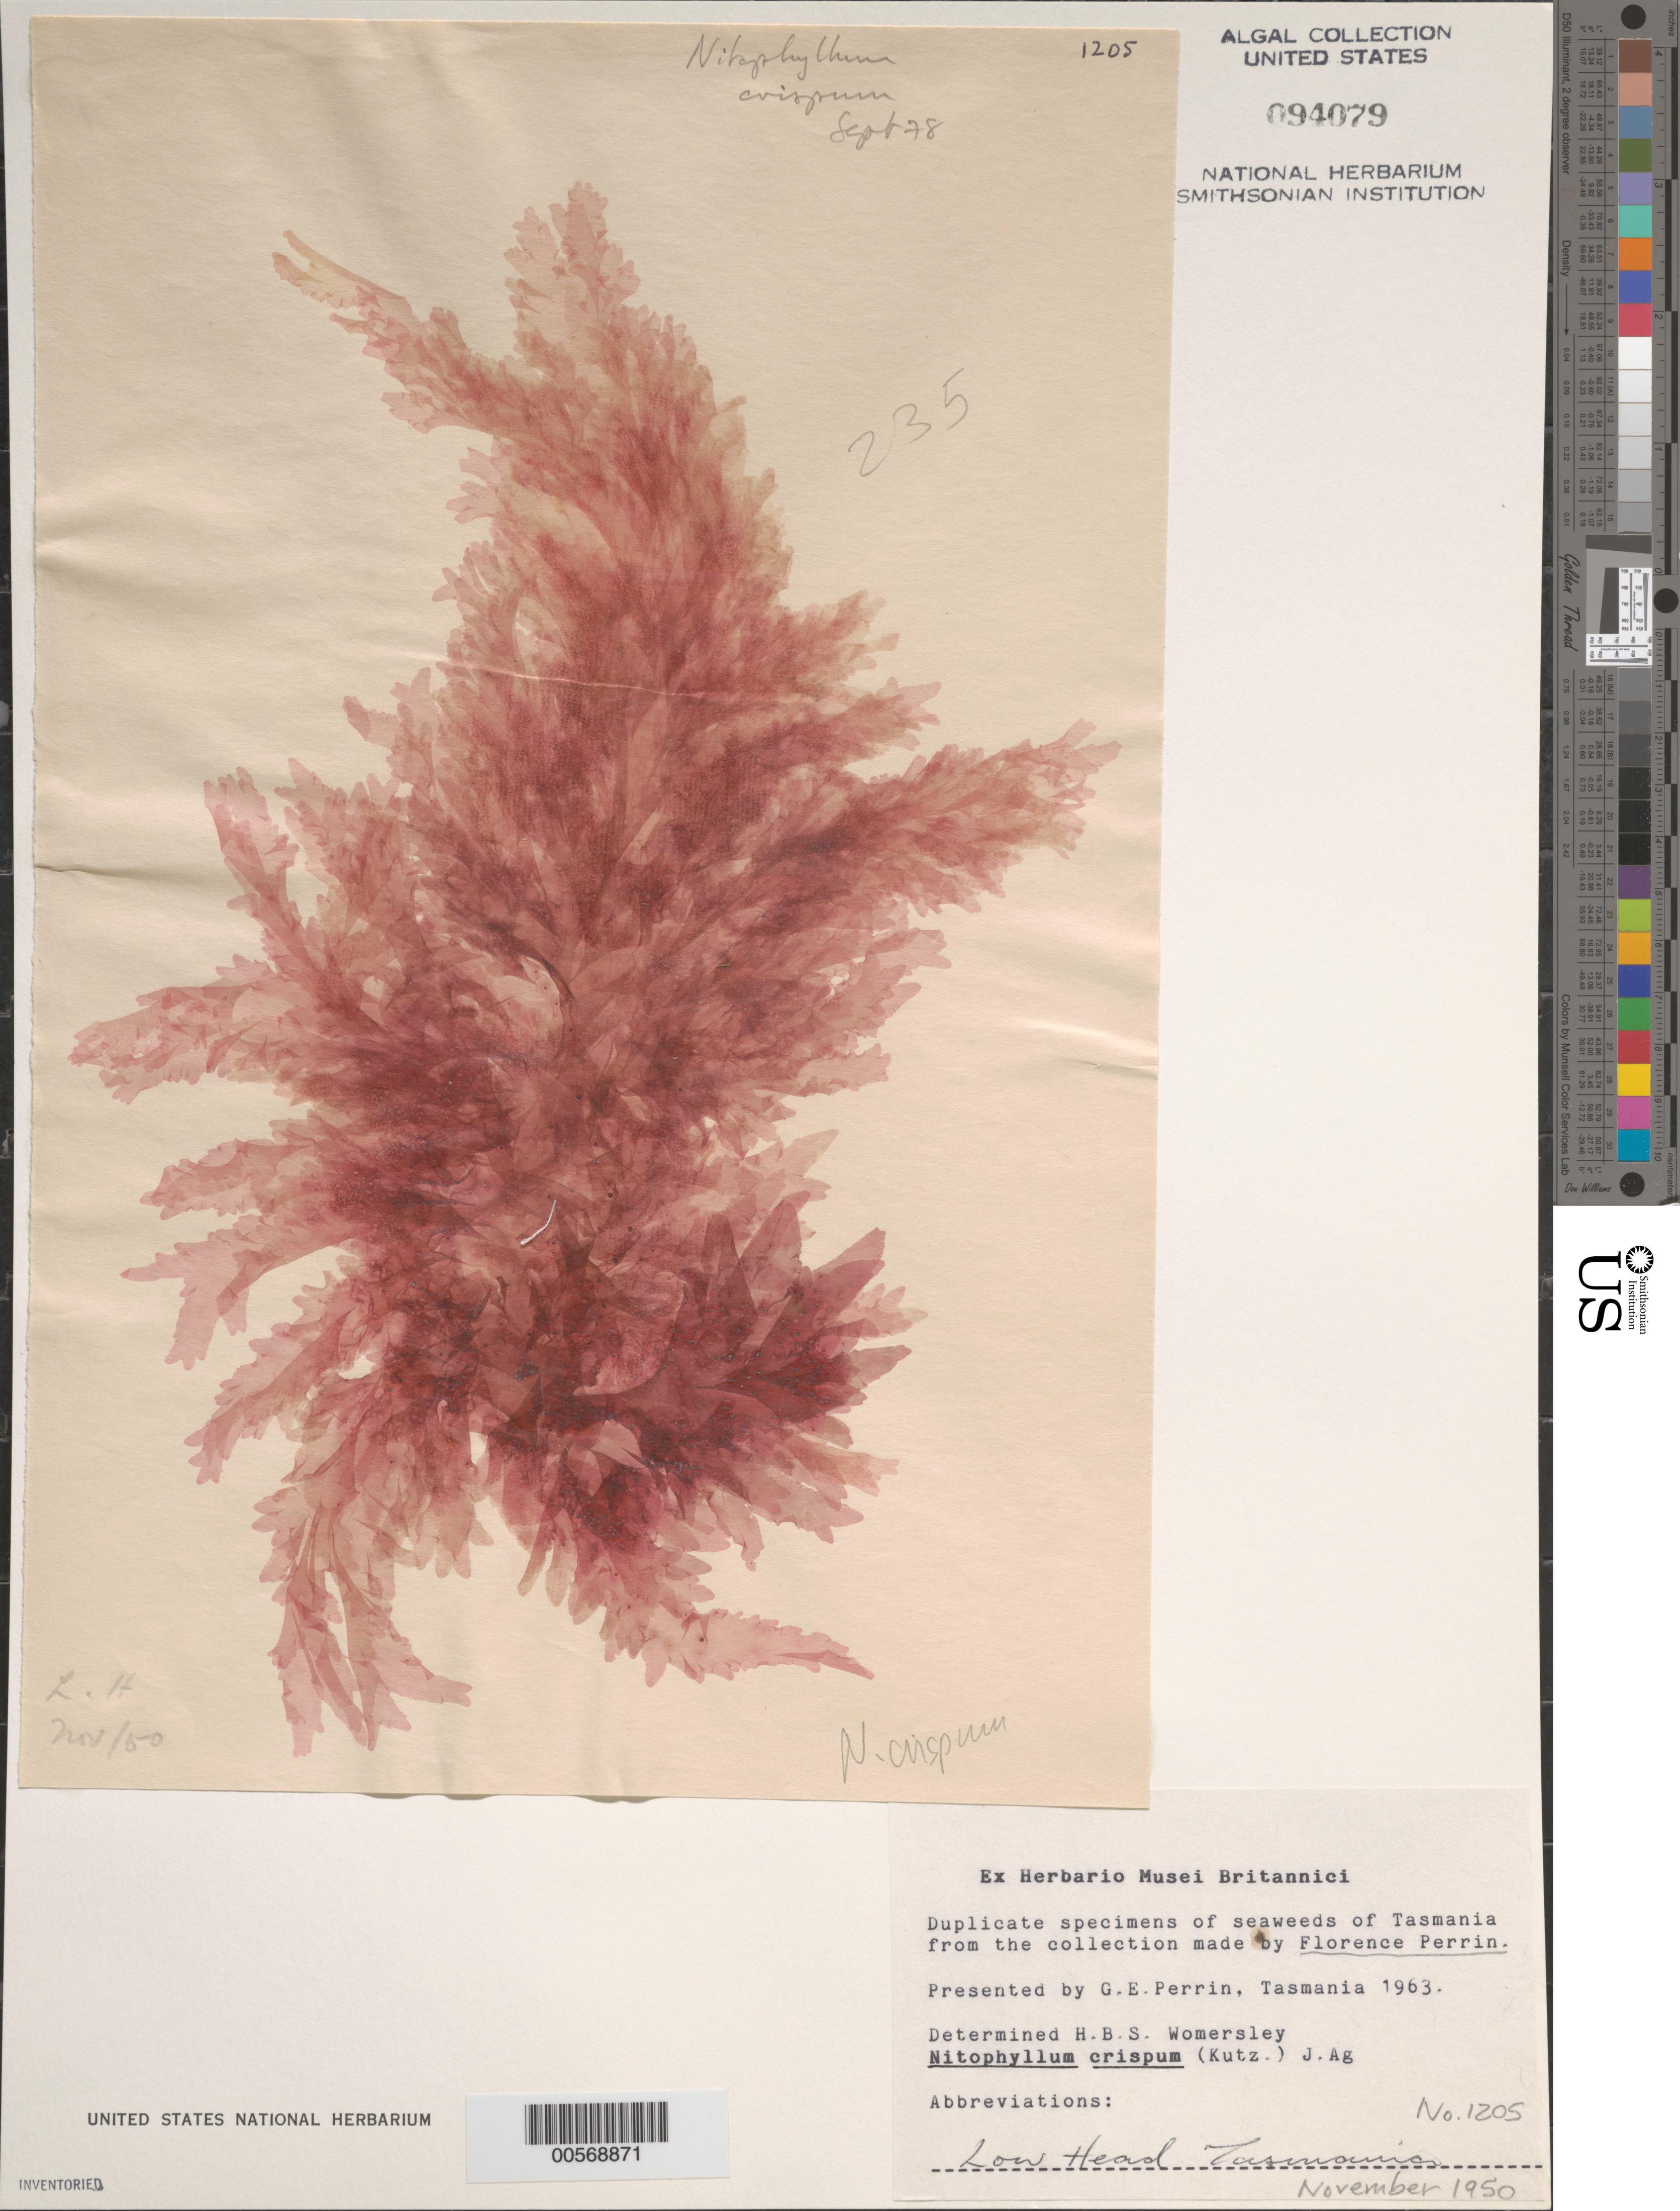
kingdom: Plantae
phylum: Rhodophyta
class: Florideophyceae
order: Ceramiales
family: Delesseriaceae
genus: Nitophyllum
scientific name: Nitophyllum crispum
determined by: Womersley, H. B. S.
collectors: F. Perrin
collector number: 1205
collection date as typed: Nov 1950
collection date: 1950-11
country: Australia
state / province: Tasmania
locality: Low Head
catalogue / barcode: US 94079